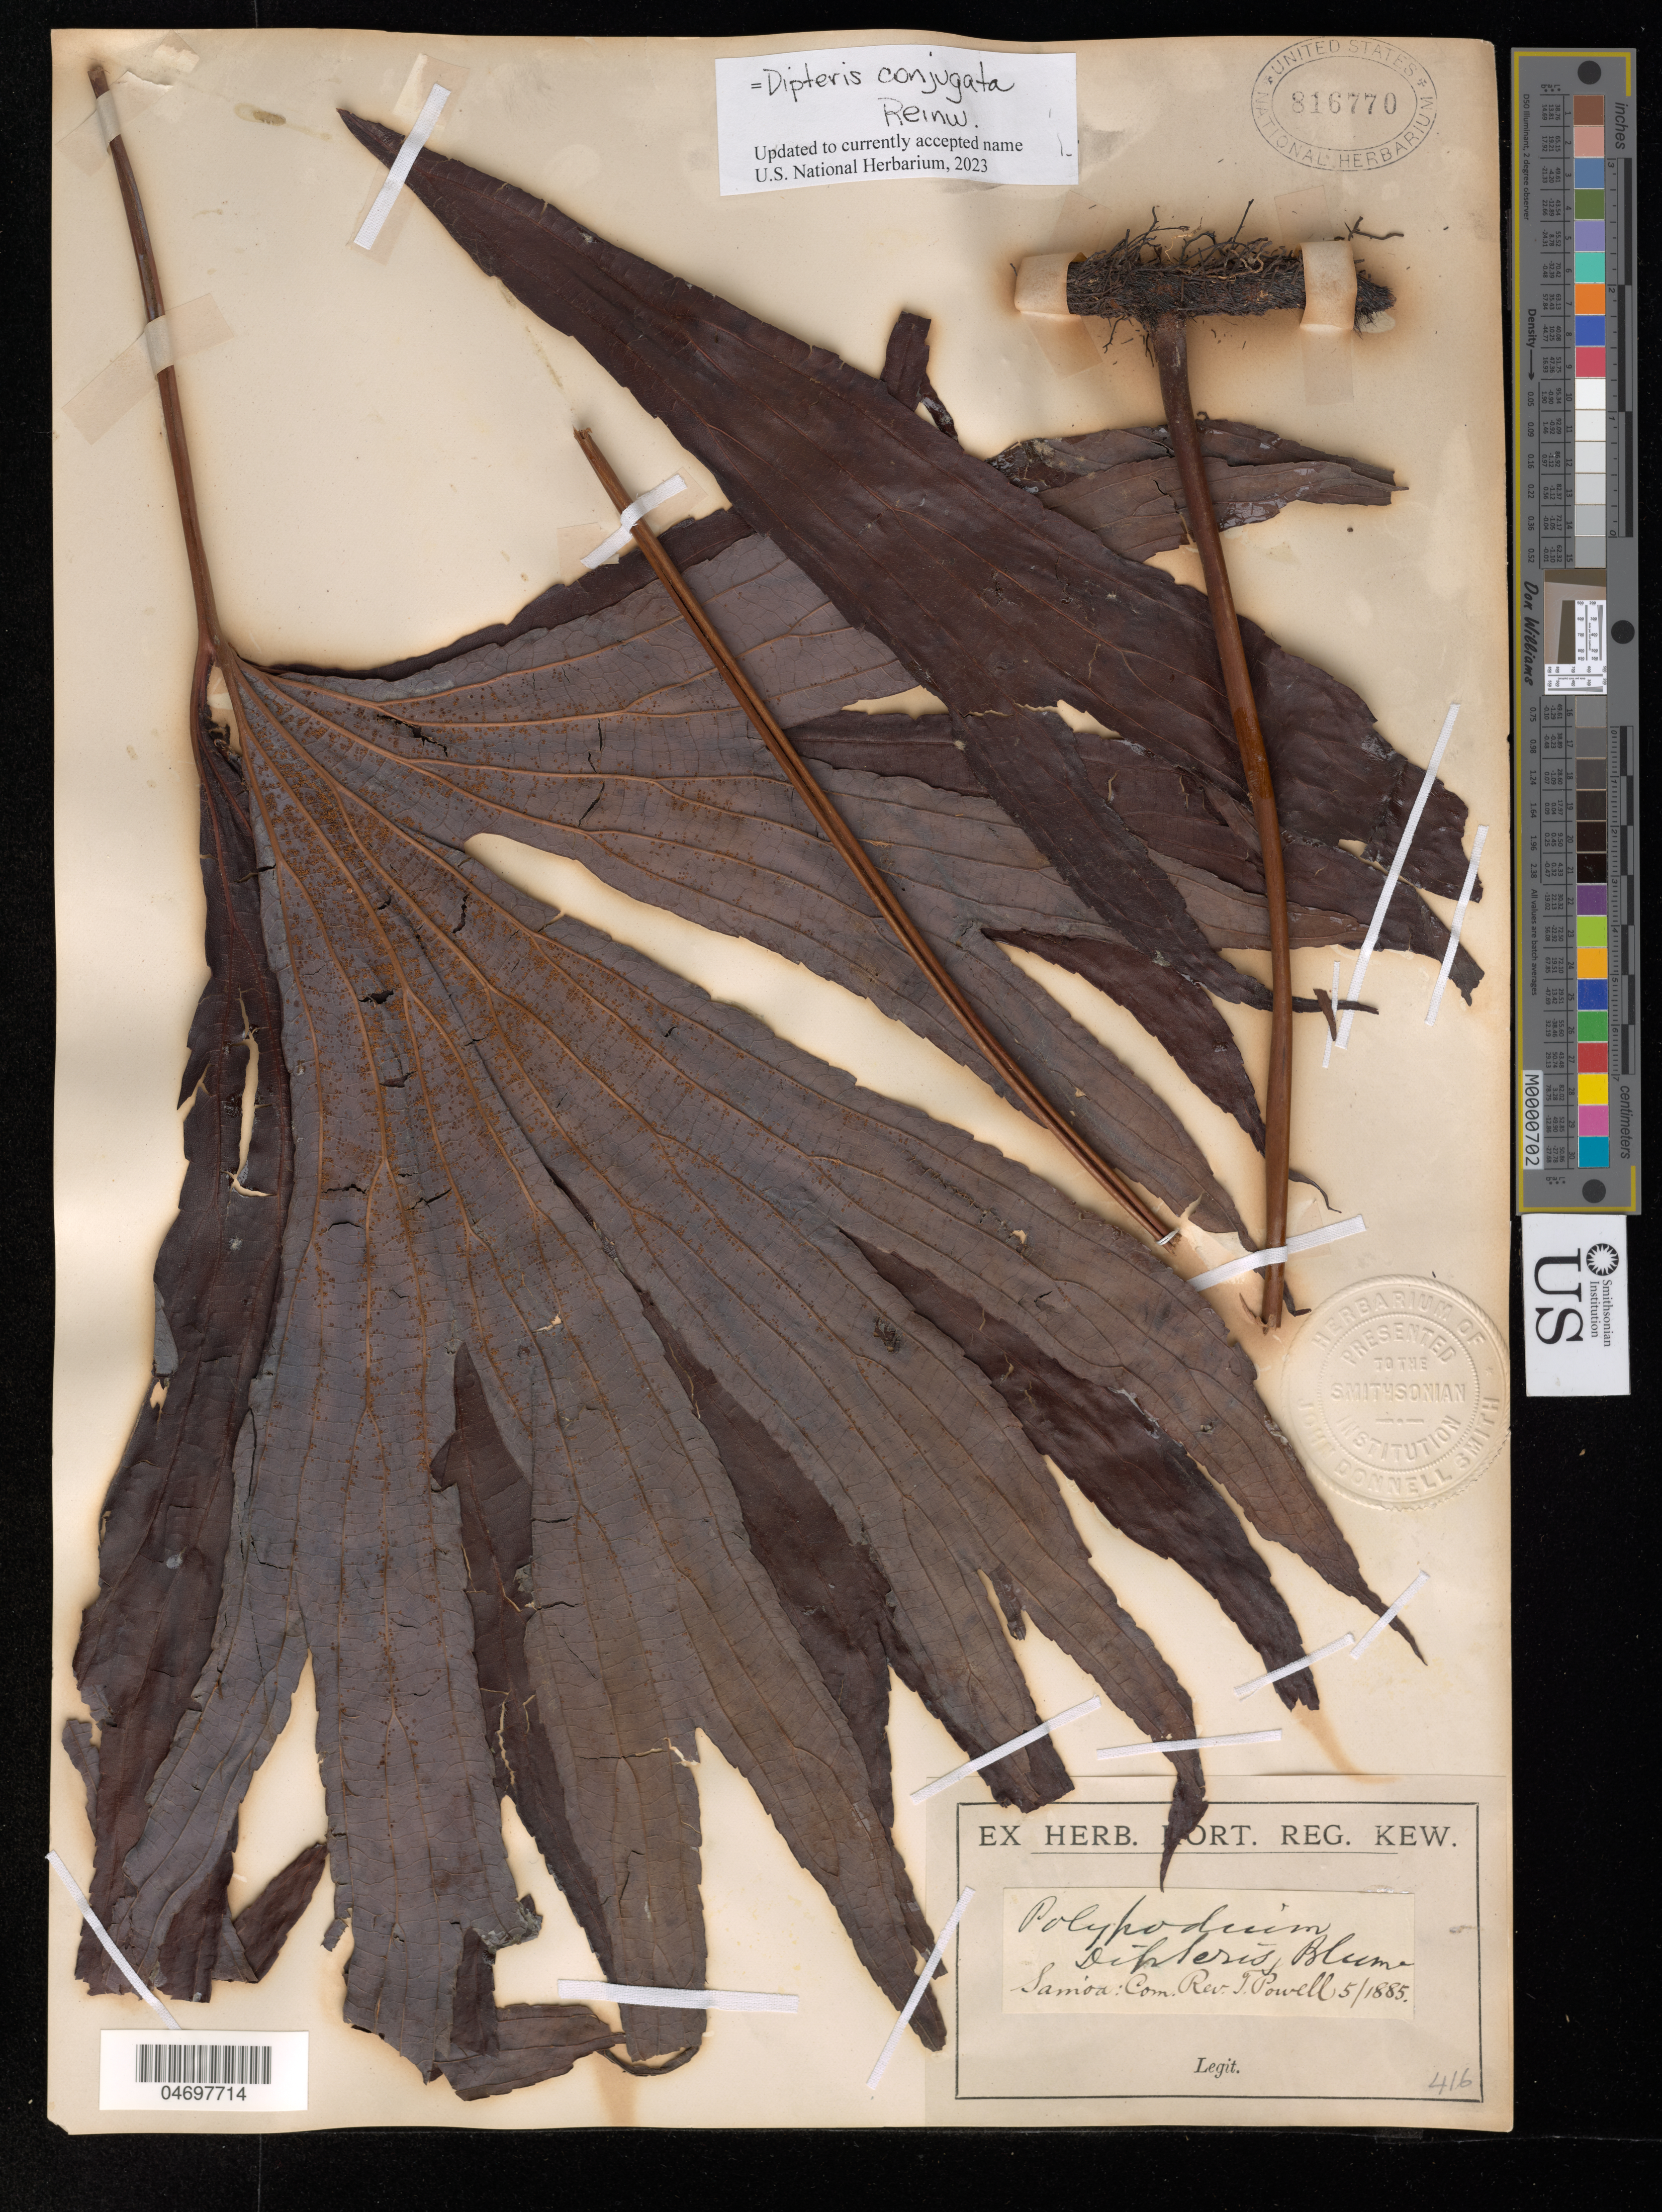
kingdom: Plantae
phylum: Tracheophyta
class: Polypodiopsida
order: Gleicheniales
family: Dipteridaceae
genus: Dipteris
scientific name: Dipteris conjugata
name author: Reinw.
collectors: T. Powell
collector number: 416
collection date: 1885-05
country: American Samoa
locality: Samoa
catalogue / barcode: US 816770